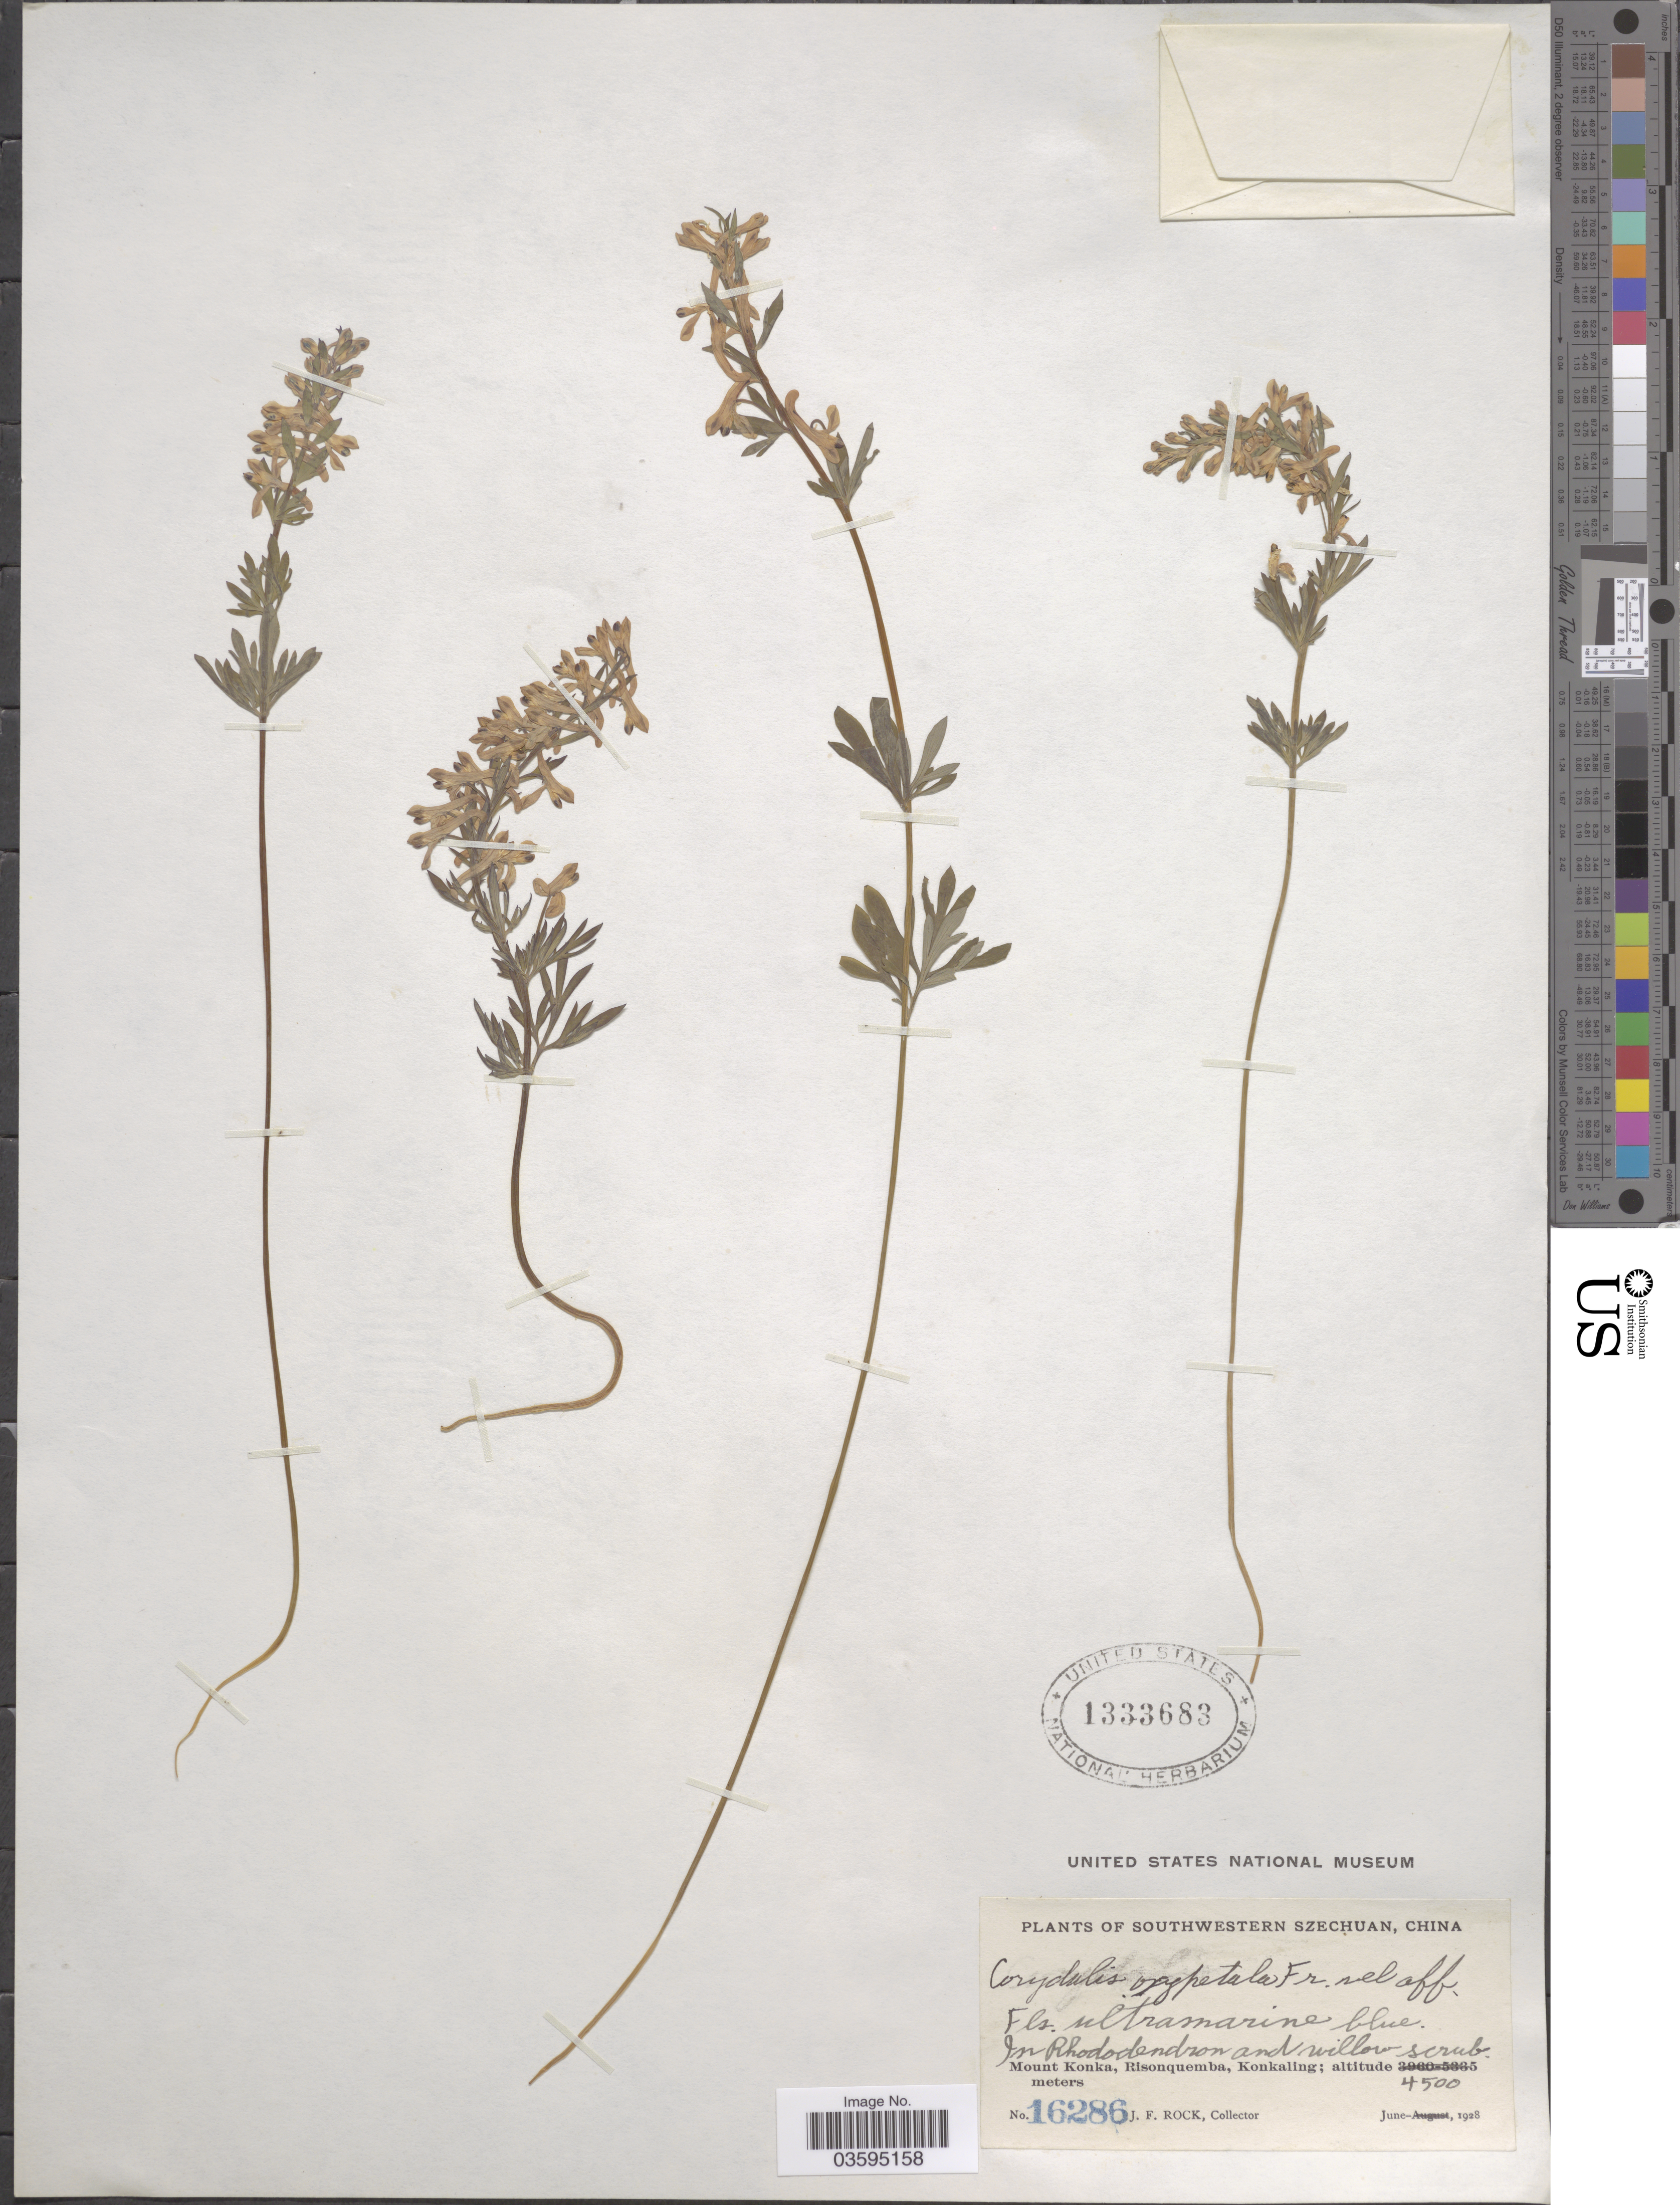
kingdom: Plantae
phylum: Tracheophyta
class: Magnoliopsida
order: Ranunculales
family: Papaveraceae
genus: Corydalis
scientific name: Corydalis oxypetala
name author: Franch.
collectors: J. Rock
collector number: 16286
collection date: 1928-06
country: China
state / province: Sichuan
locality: Southwestern Szechuan. Mount Konka, Risonquemba, Konkaling.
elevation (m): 4500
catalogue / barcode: US 1333688